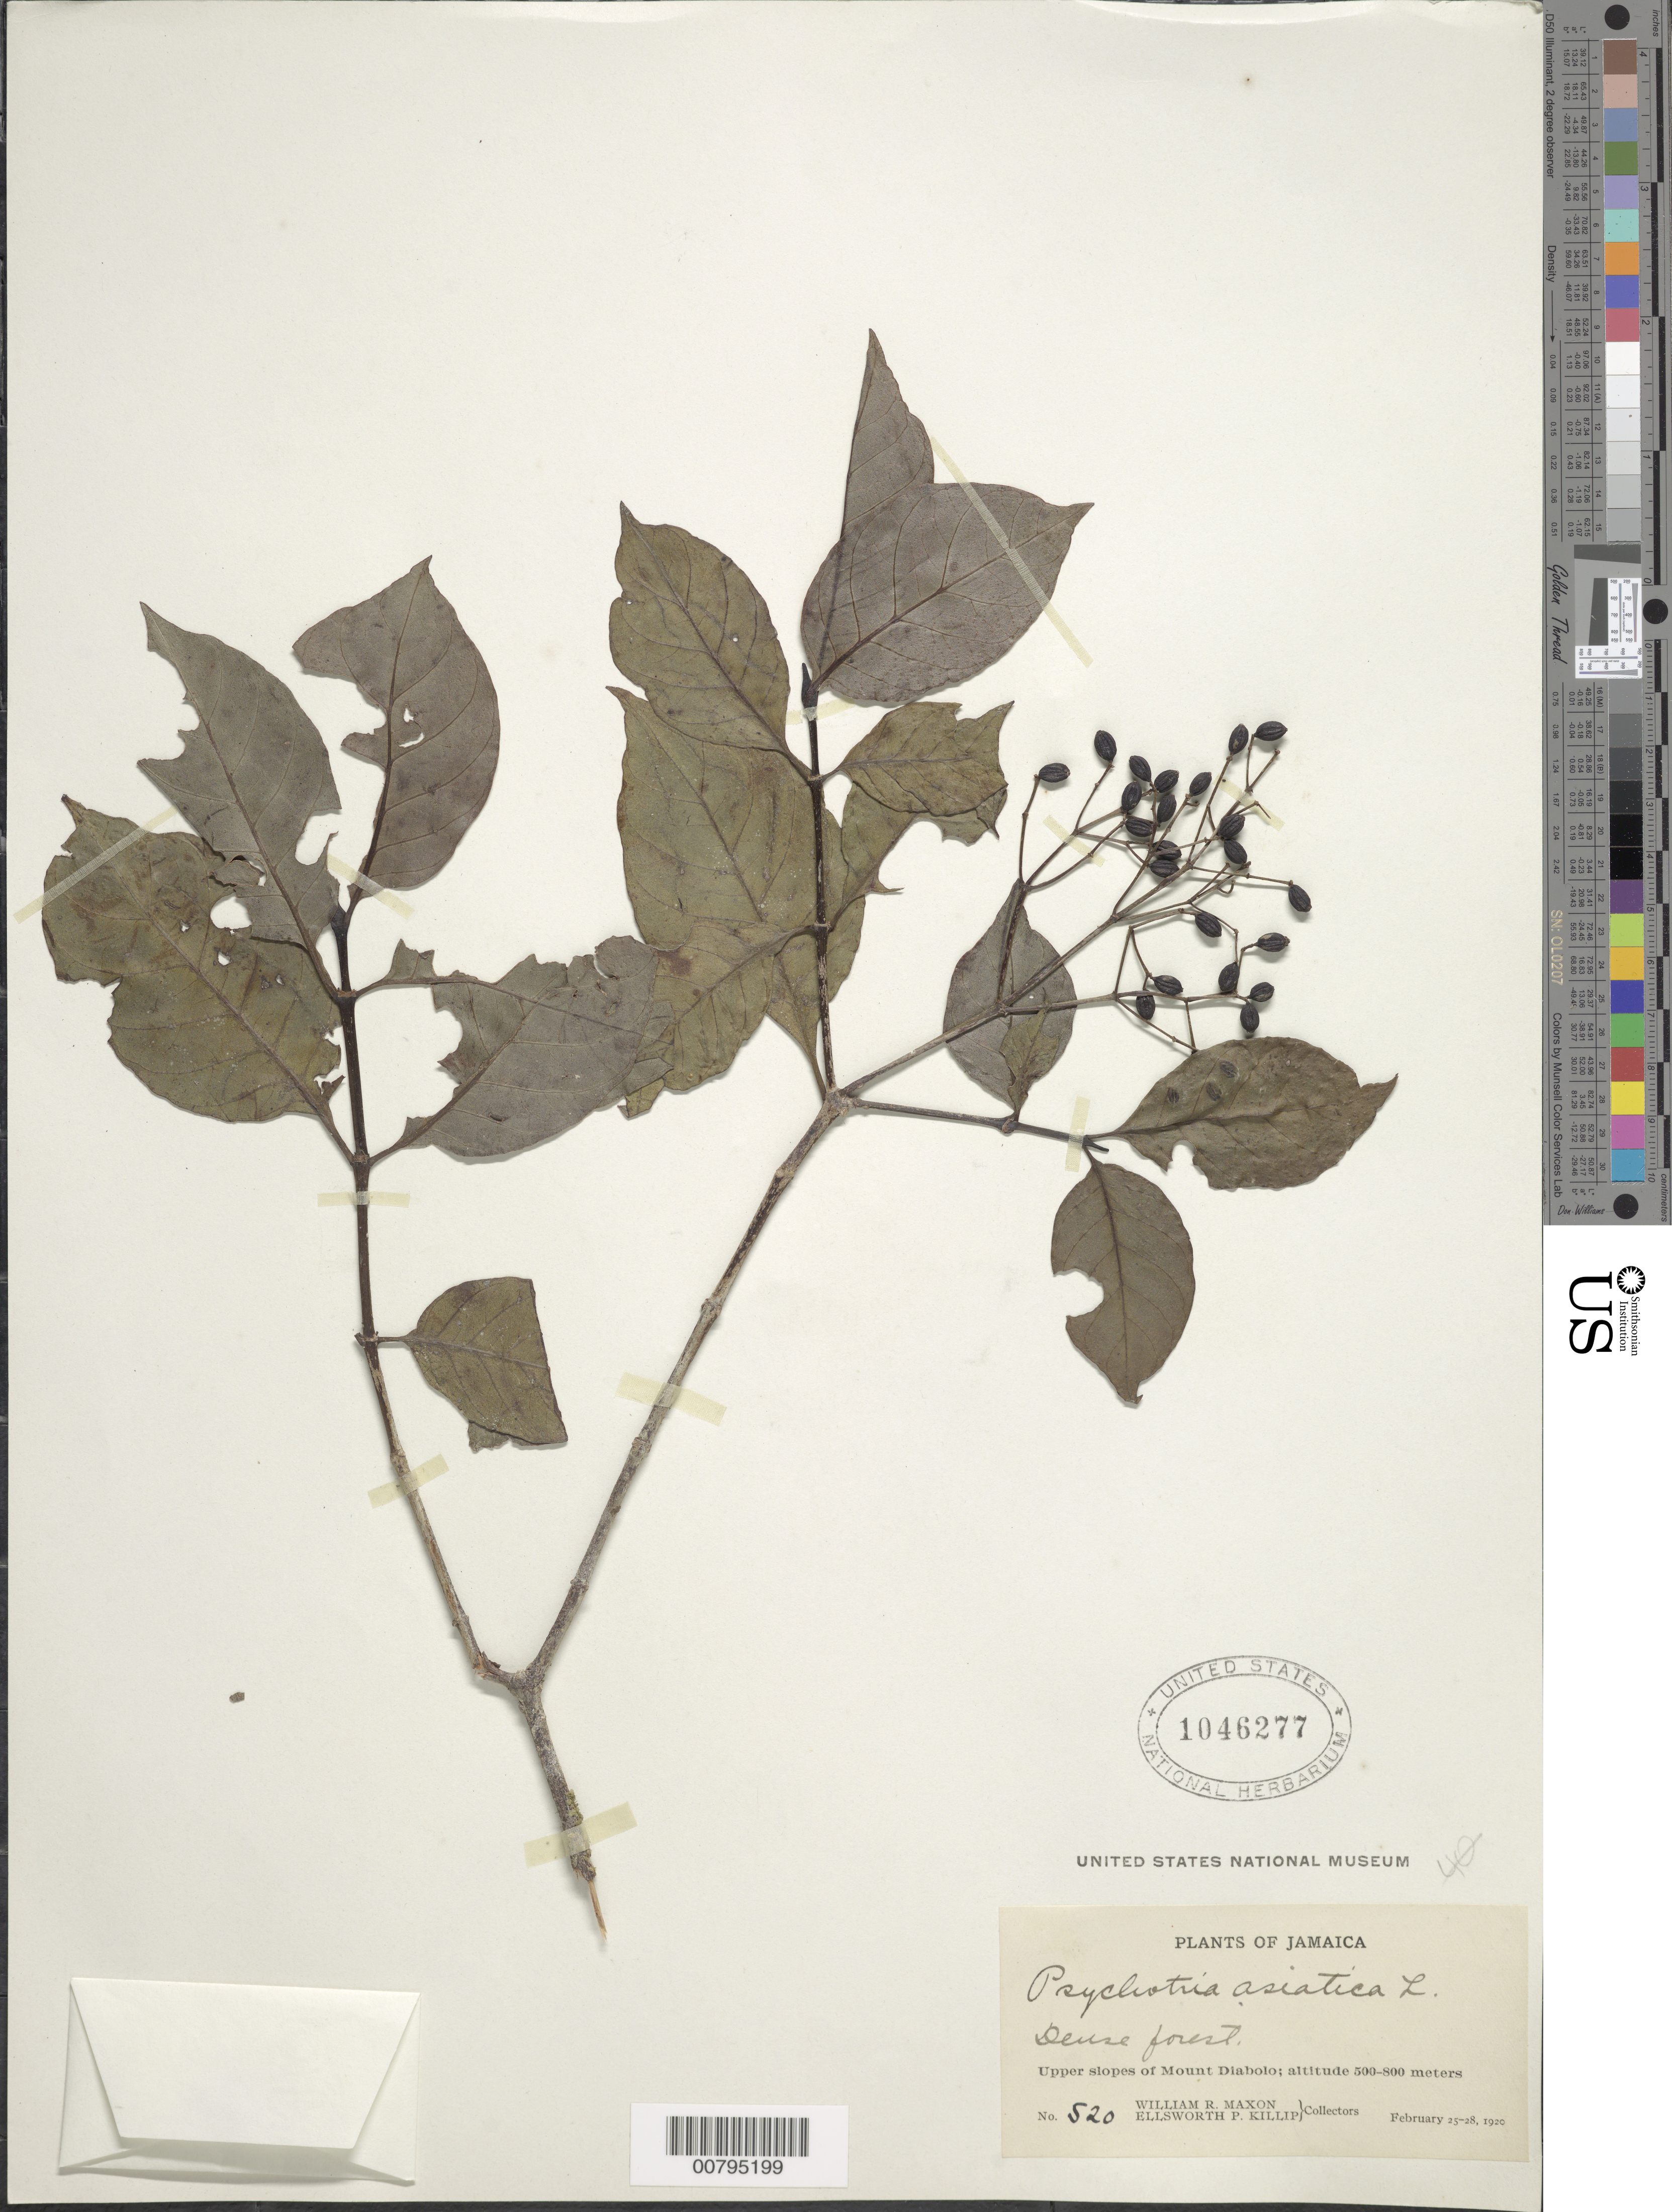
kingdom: Plantae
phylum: Tracheophyta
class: Magnoliopsida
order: Gentianales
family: Rubiaceae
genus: Psychotria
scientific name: Psychotria asiatica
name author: L.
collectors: W. R. Maxon & E. P. Killip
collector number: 520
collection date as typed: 25 Feb 1920 to 28 Feb 1920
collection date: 1920-02-25/1920-02-28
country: Jamaica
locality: Upper slopes of Mount Diablo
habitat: Upper mountain slopes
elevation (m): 500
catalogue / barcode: US 1046277